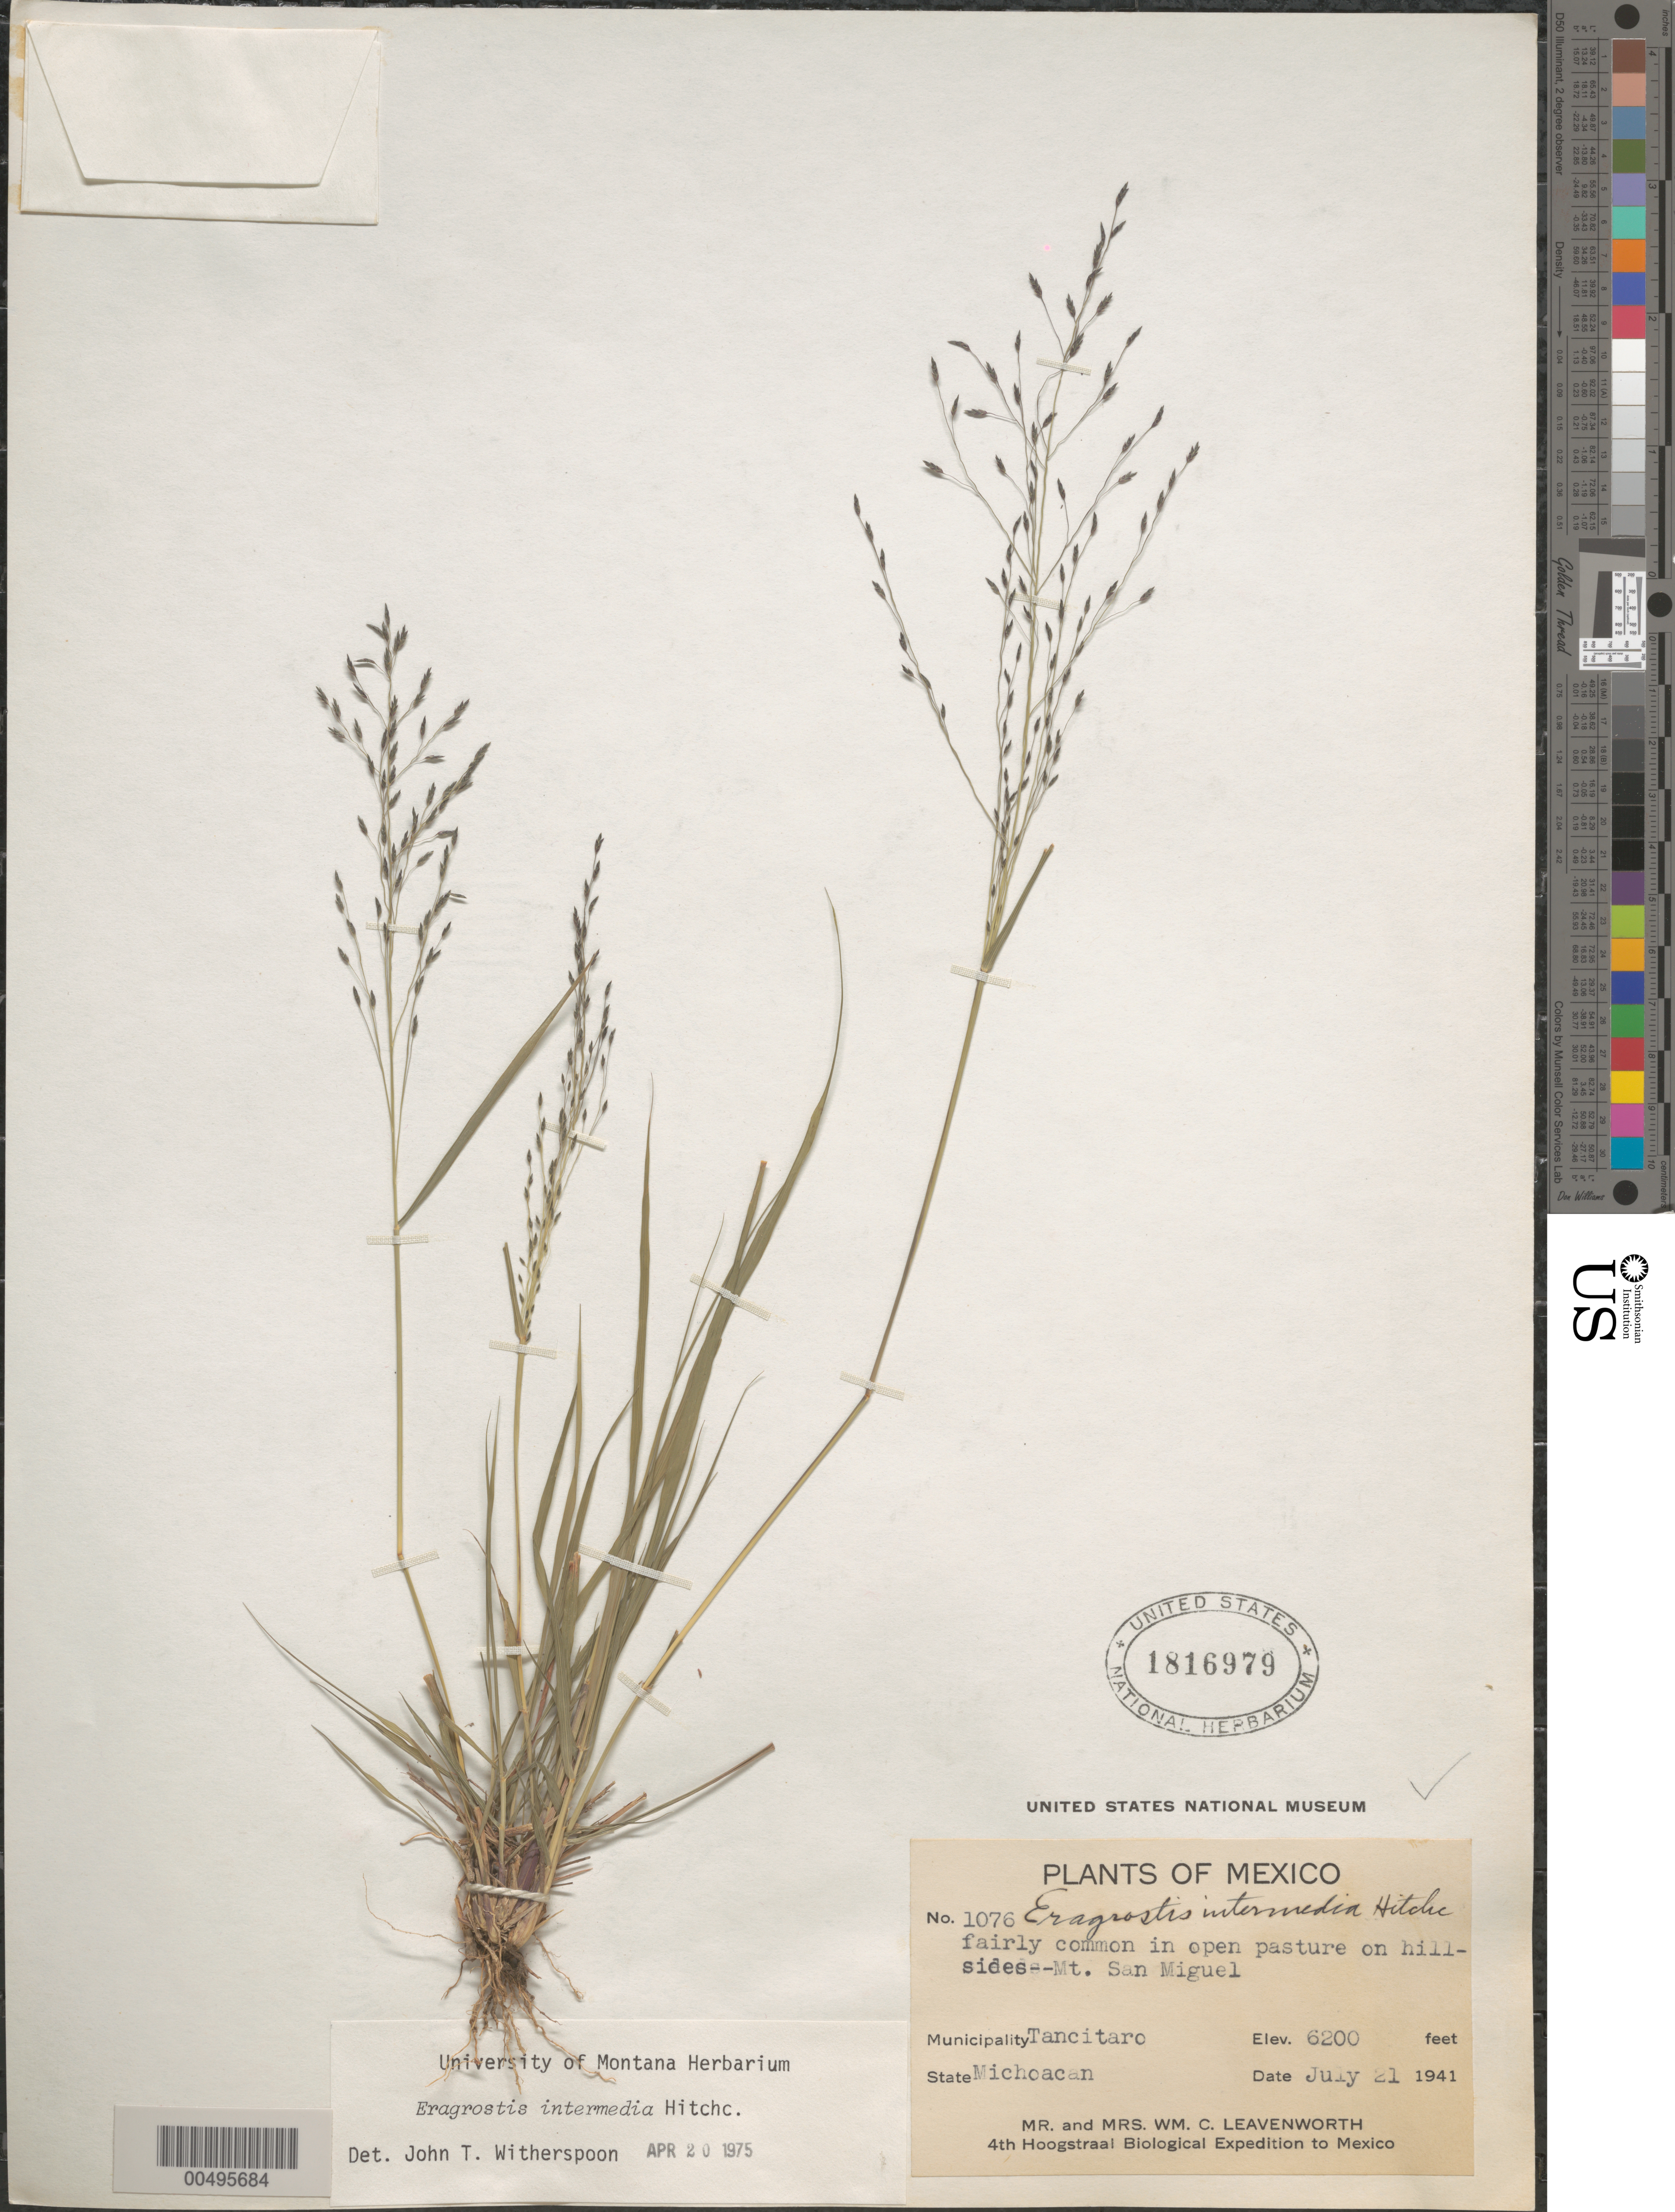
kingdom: Plantae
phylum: Tracheophyta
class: Liliopsida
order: Poales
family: Poaceae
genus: Eragrostis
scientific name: Eragrostis intermedia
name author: Hitchc.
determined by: Witherspoon, John T.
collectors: W. C. Leavenworth & Mrs. W. C. Leavenworth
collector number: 1076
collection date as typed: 21 Jul 1941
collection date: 1941-07-21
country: Mexico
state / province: Michoacán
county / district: Tancitaro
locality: Mt. San Miguel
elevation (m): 1890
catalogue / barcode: US 1816979